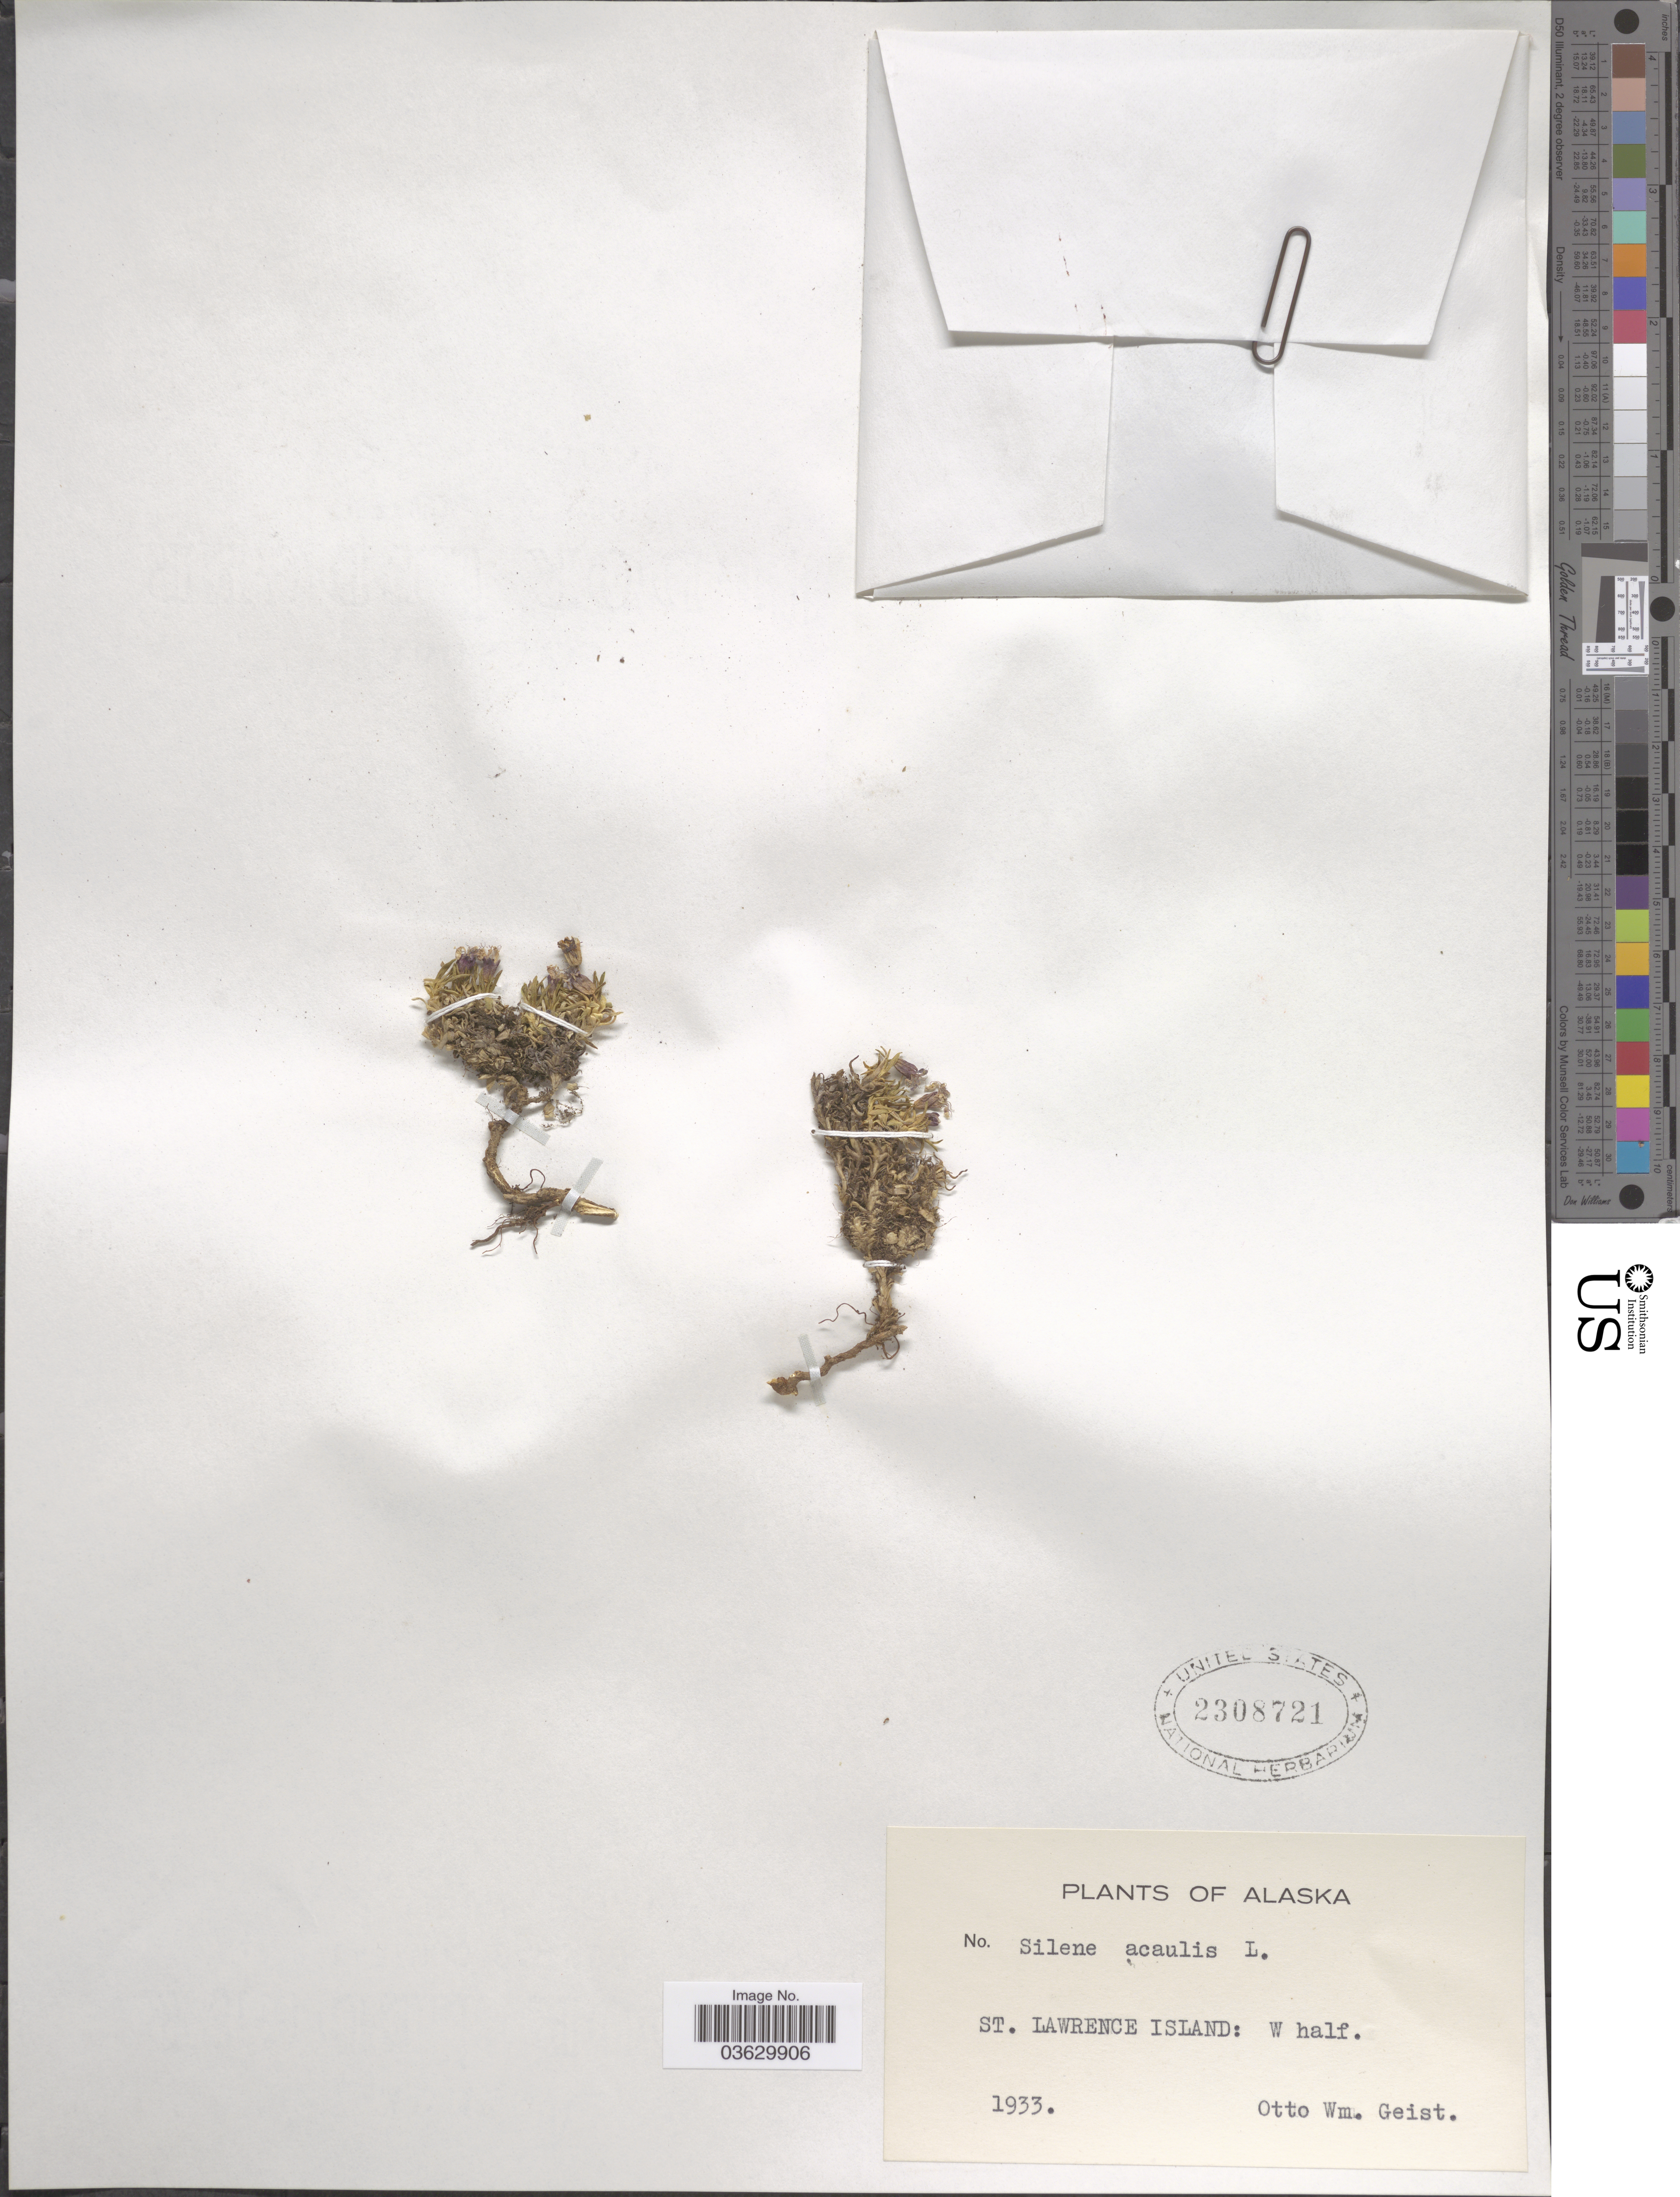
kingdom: Plantae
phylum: Tracheophyta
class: Magnoliopsida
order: Caryophyllales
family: Caryophyllaceae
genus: Silene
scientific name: Silene acaulis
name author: (L.) Jacq.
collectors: O. Geist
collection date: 1933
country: United States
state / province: Alaska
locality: St. Lawrence Island: W half.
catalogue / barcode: US 2308721